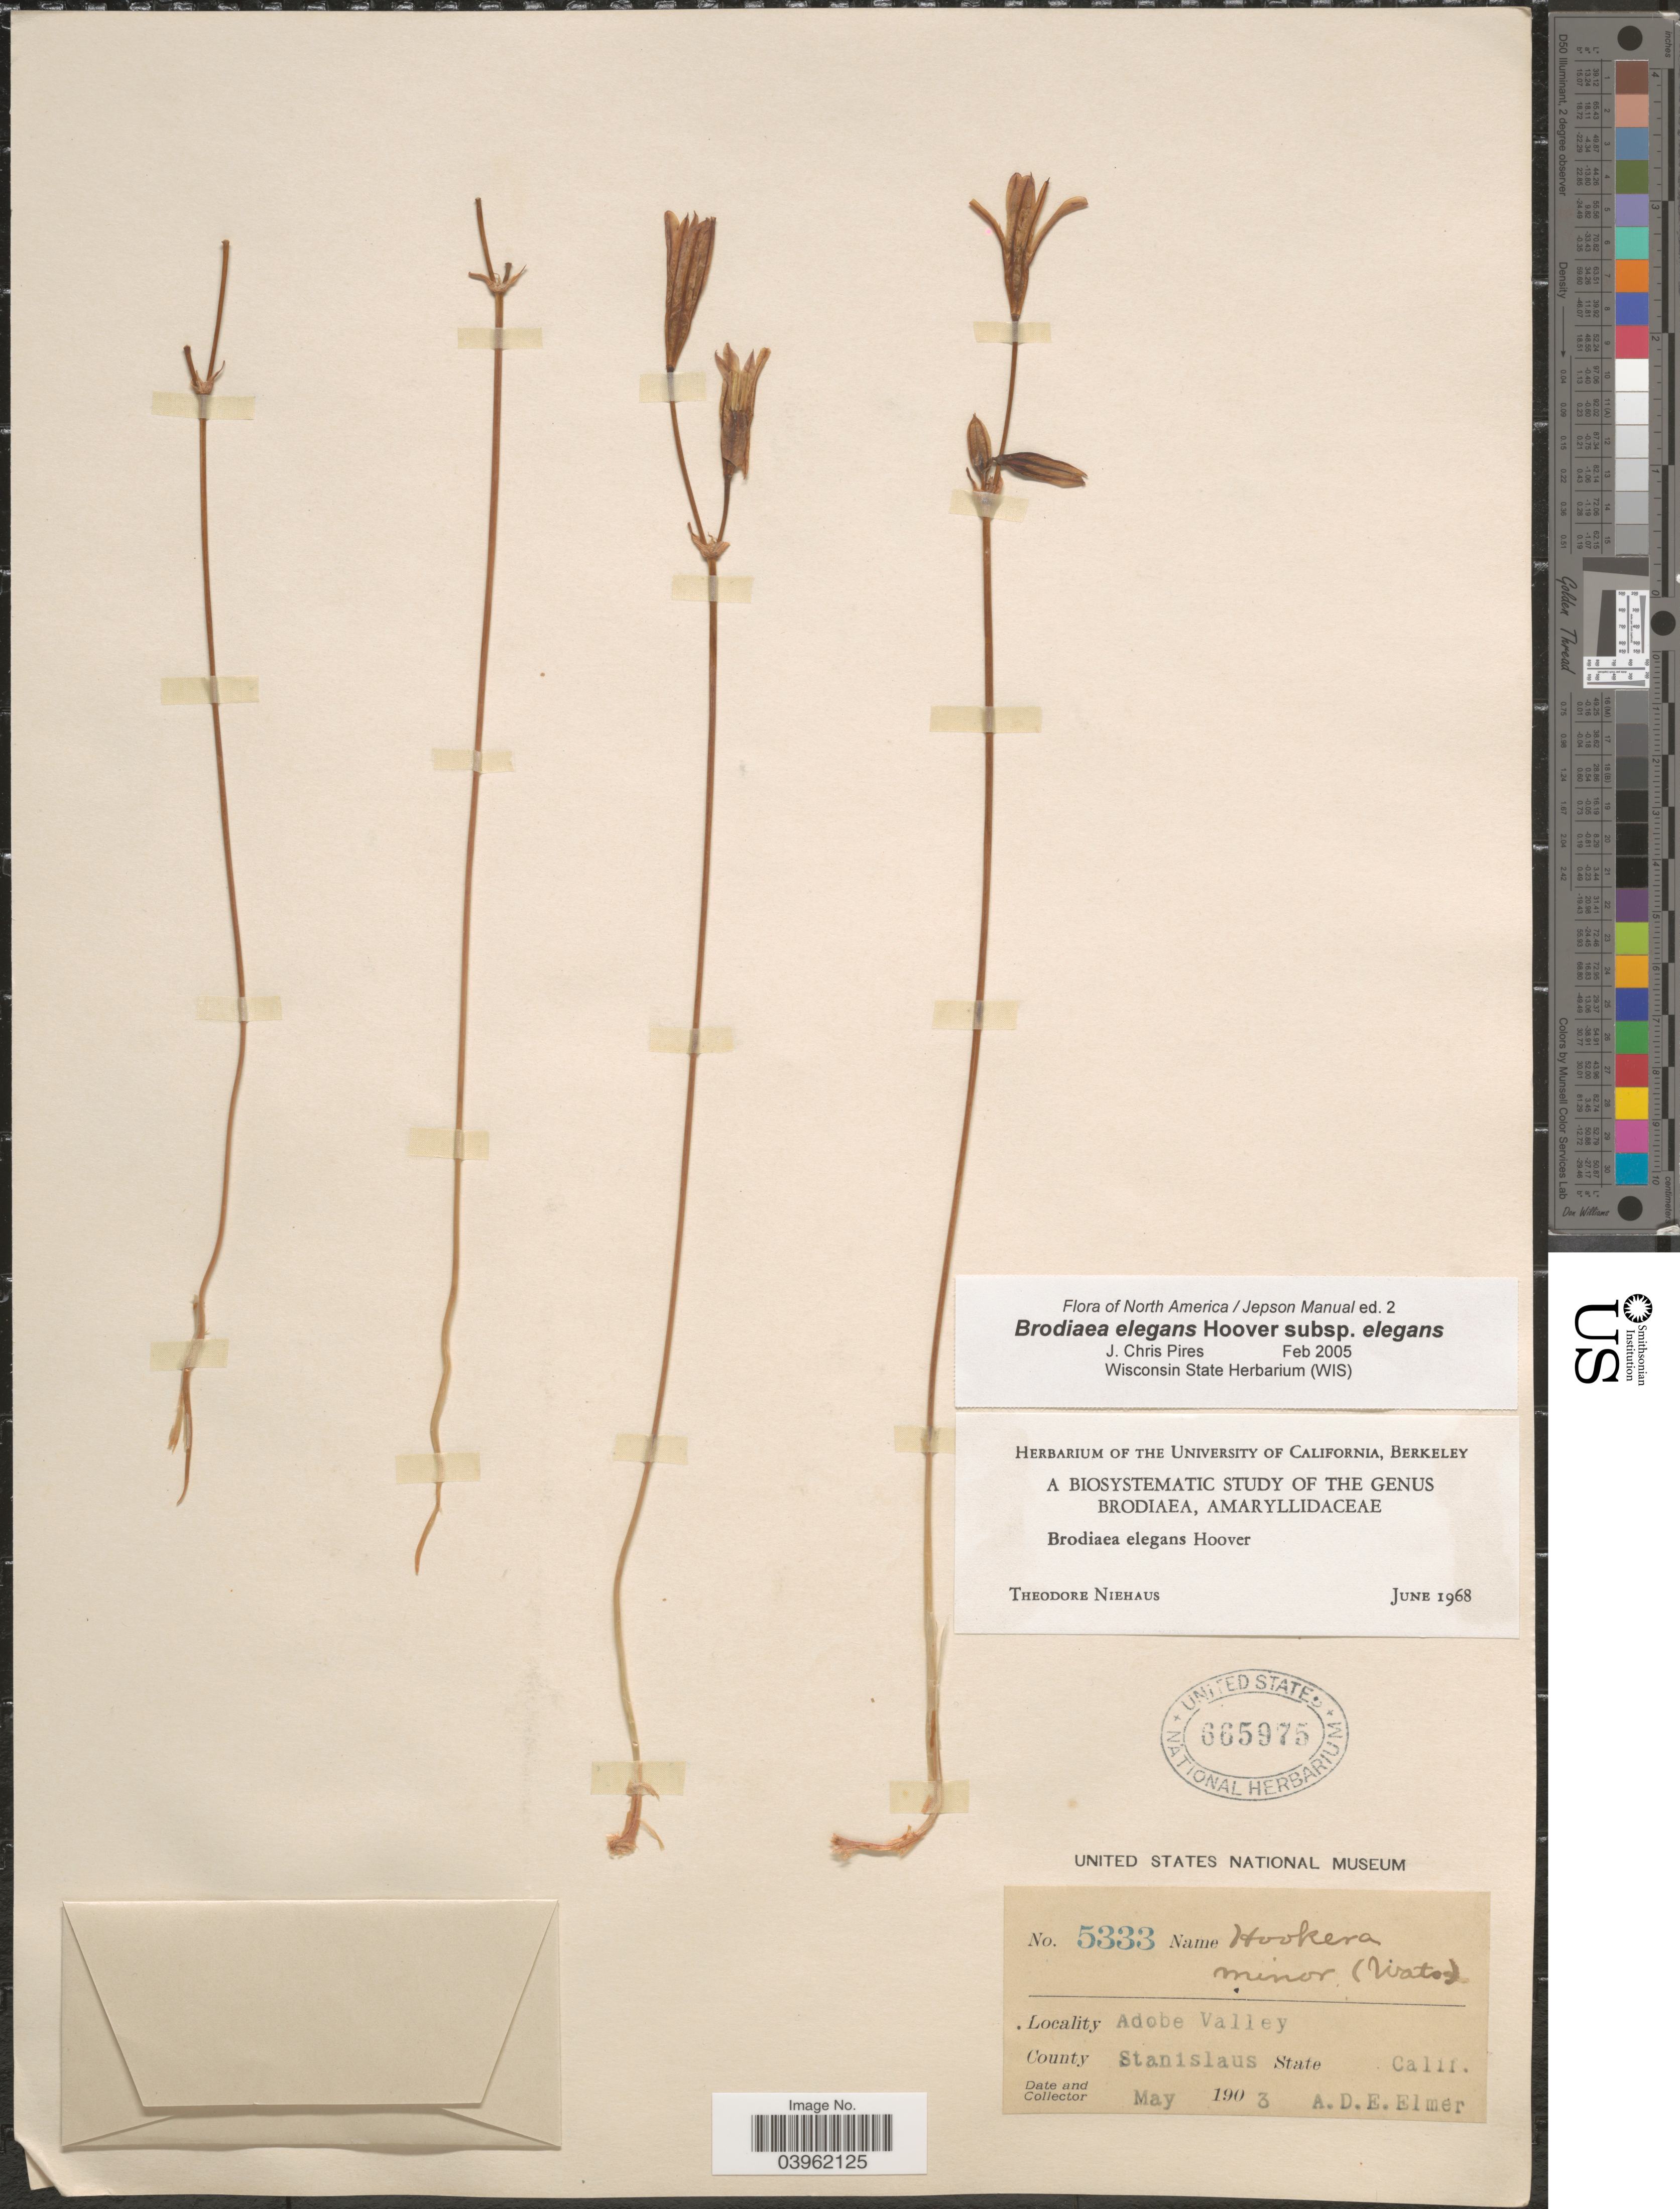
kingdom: Plantae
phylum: Tracheophyta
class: Liliopsida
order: Asparagales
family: Asparagaceae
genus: Brodiaea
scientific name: Brodiaea elegans subsp. elegans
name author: Hoover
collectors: A. D. E. Elmer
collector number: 5333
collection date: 1903-05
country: United States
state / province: California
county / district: Stanislaus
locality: Adobe Valley. County Stanislaus.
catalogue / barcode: US 665975